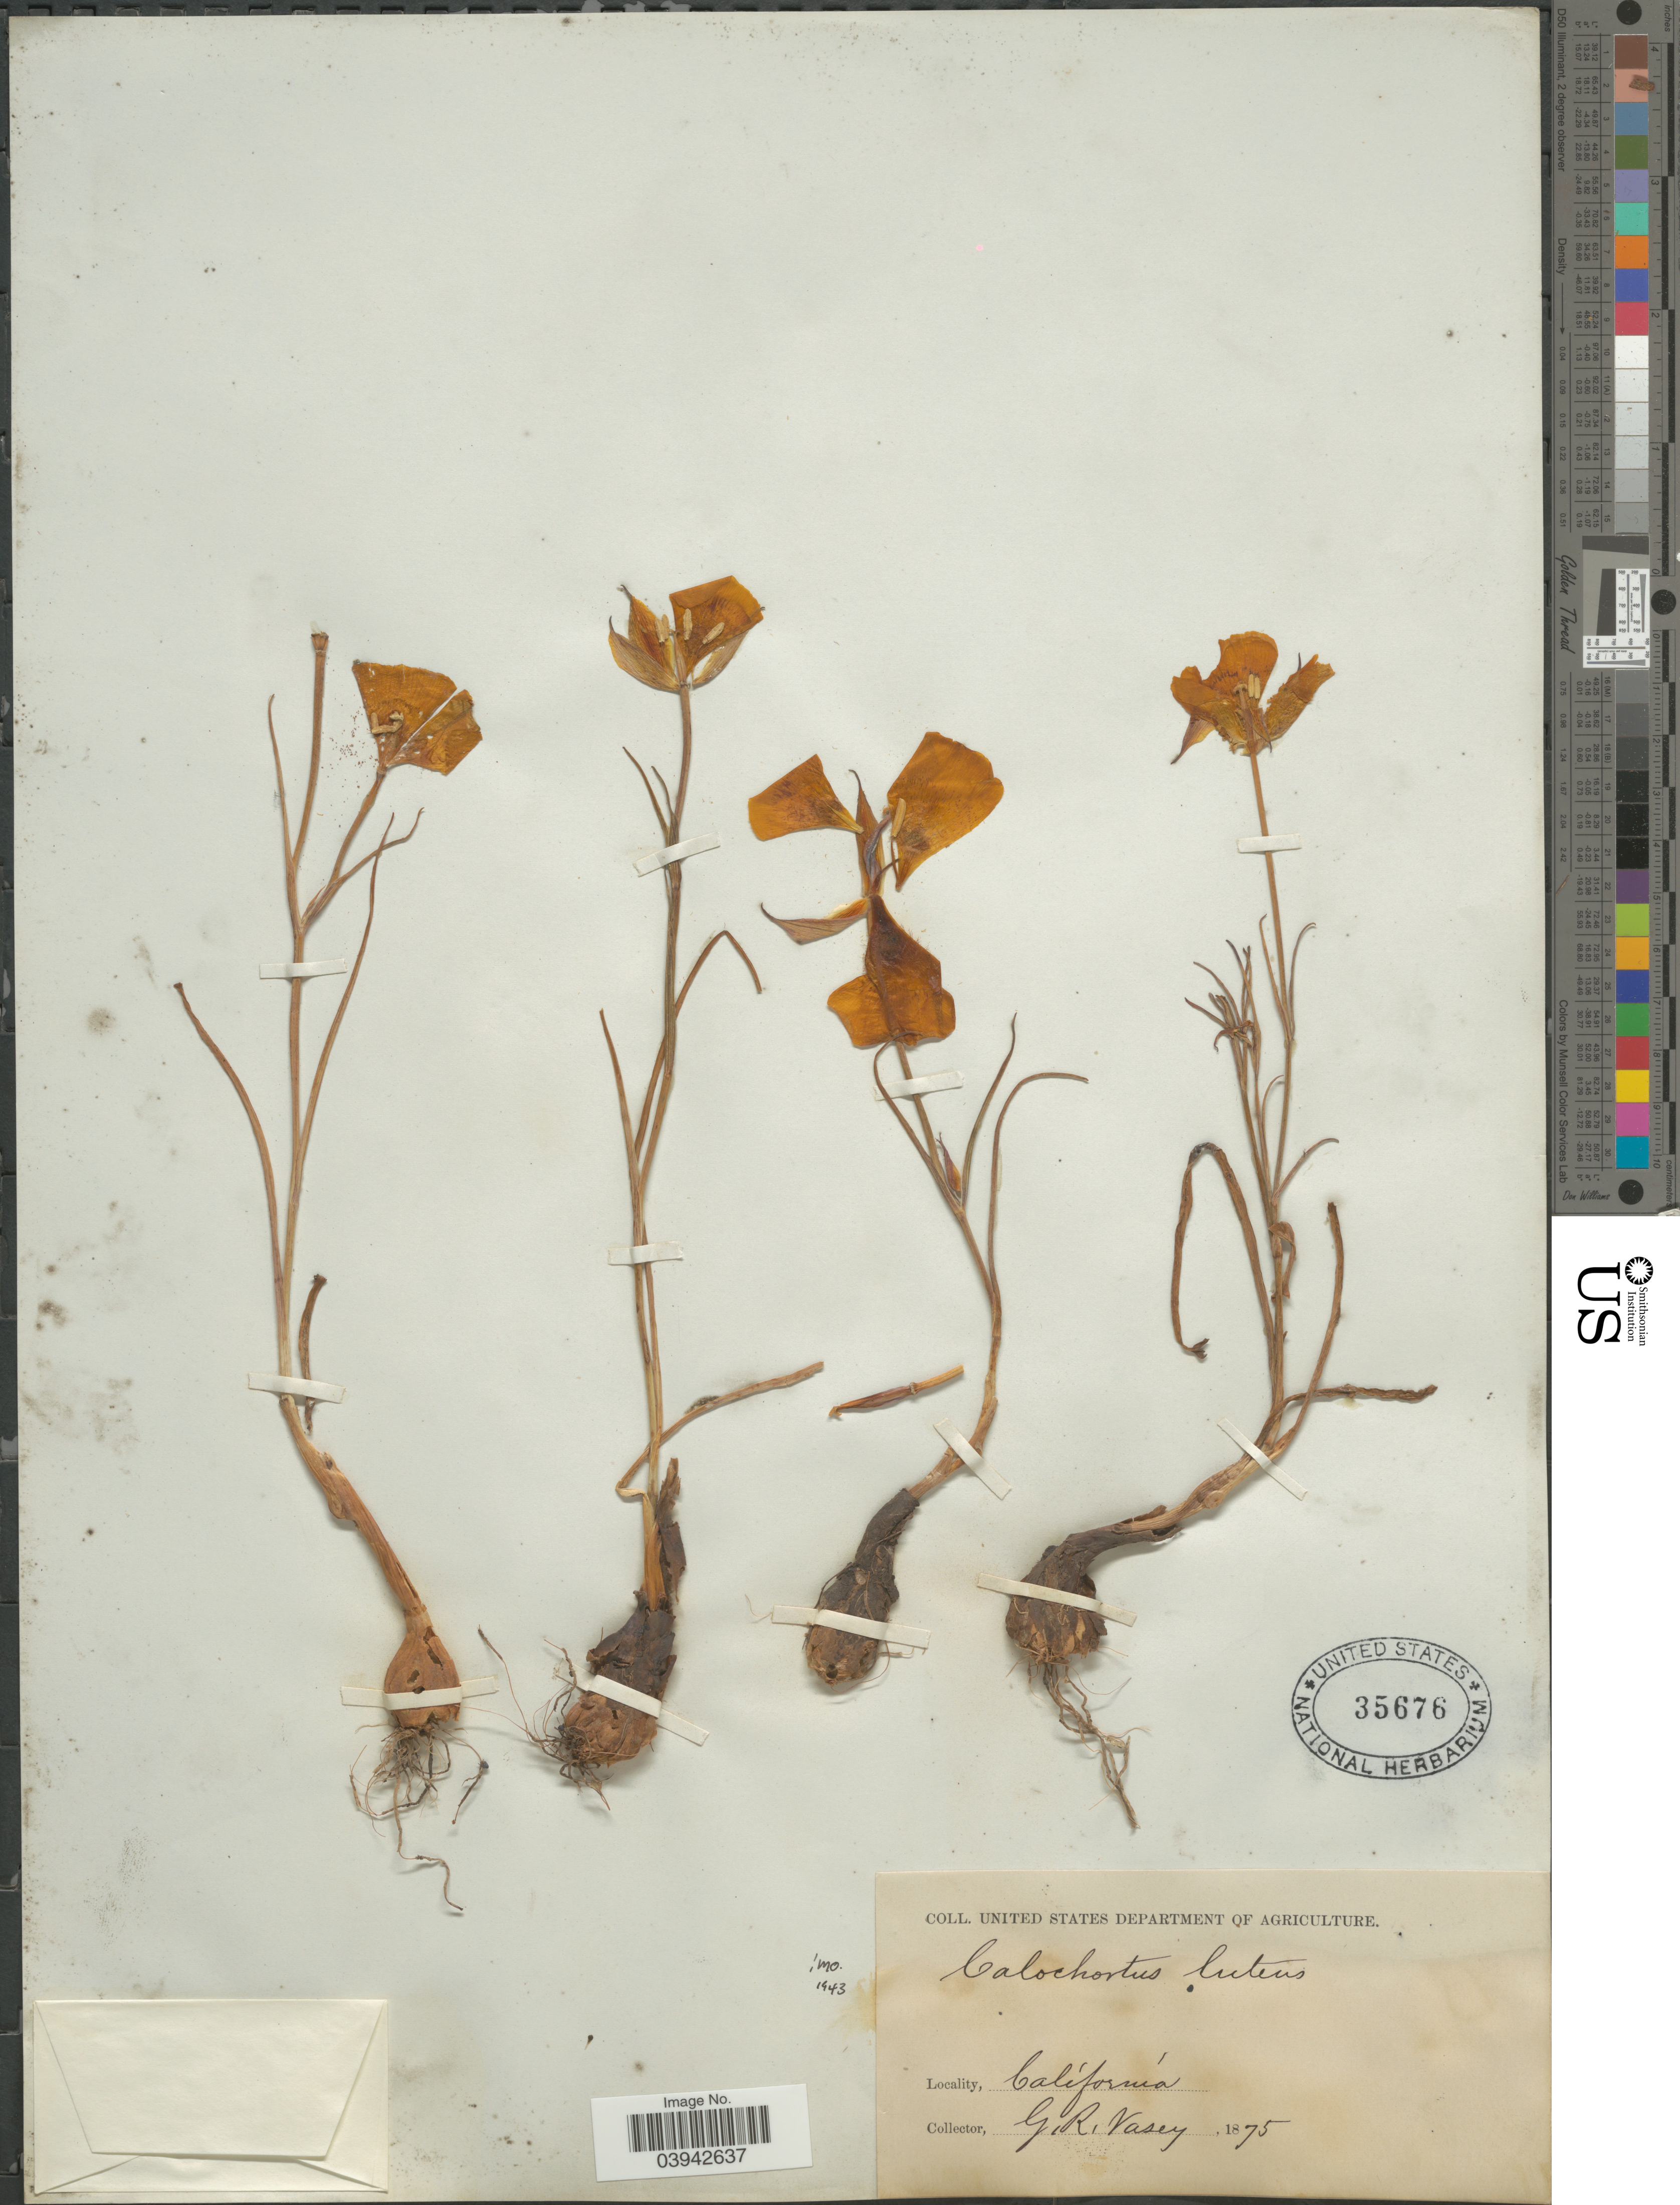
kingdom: Plantae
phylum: Tracheophyta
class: Liliopsida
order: Liliales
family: Liliaceae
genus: Calochortus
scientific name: Calochortus luteus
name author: Douglas ex Lindl.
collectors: G. R. Vasey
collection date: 1875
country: United States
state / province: California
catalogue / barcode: US 35676